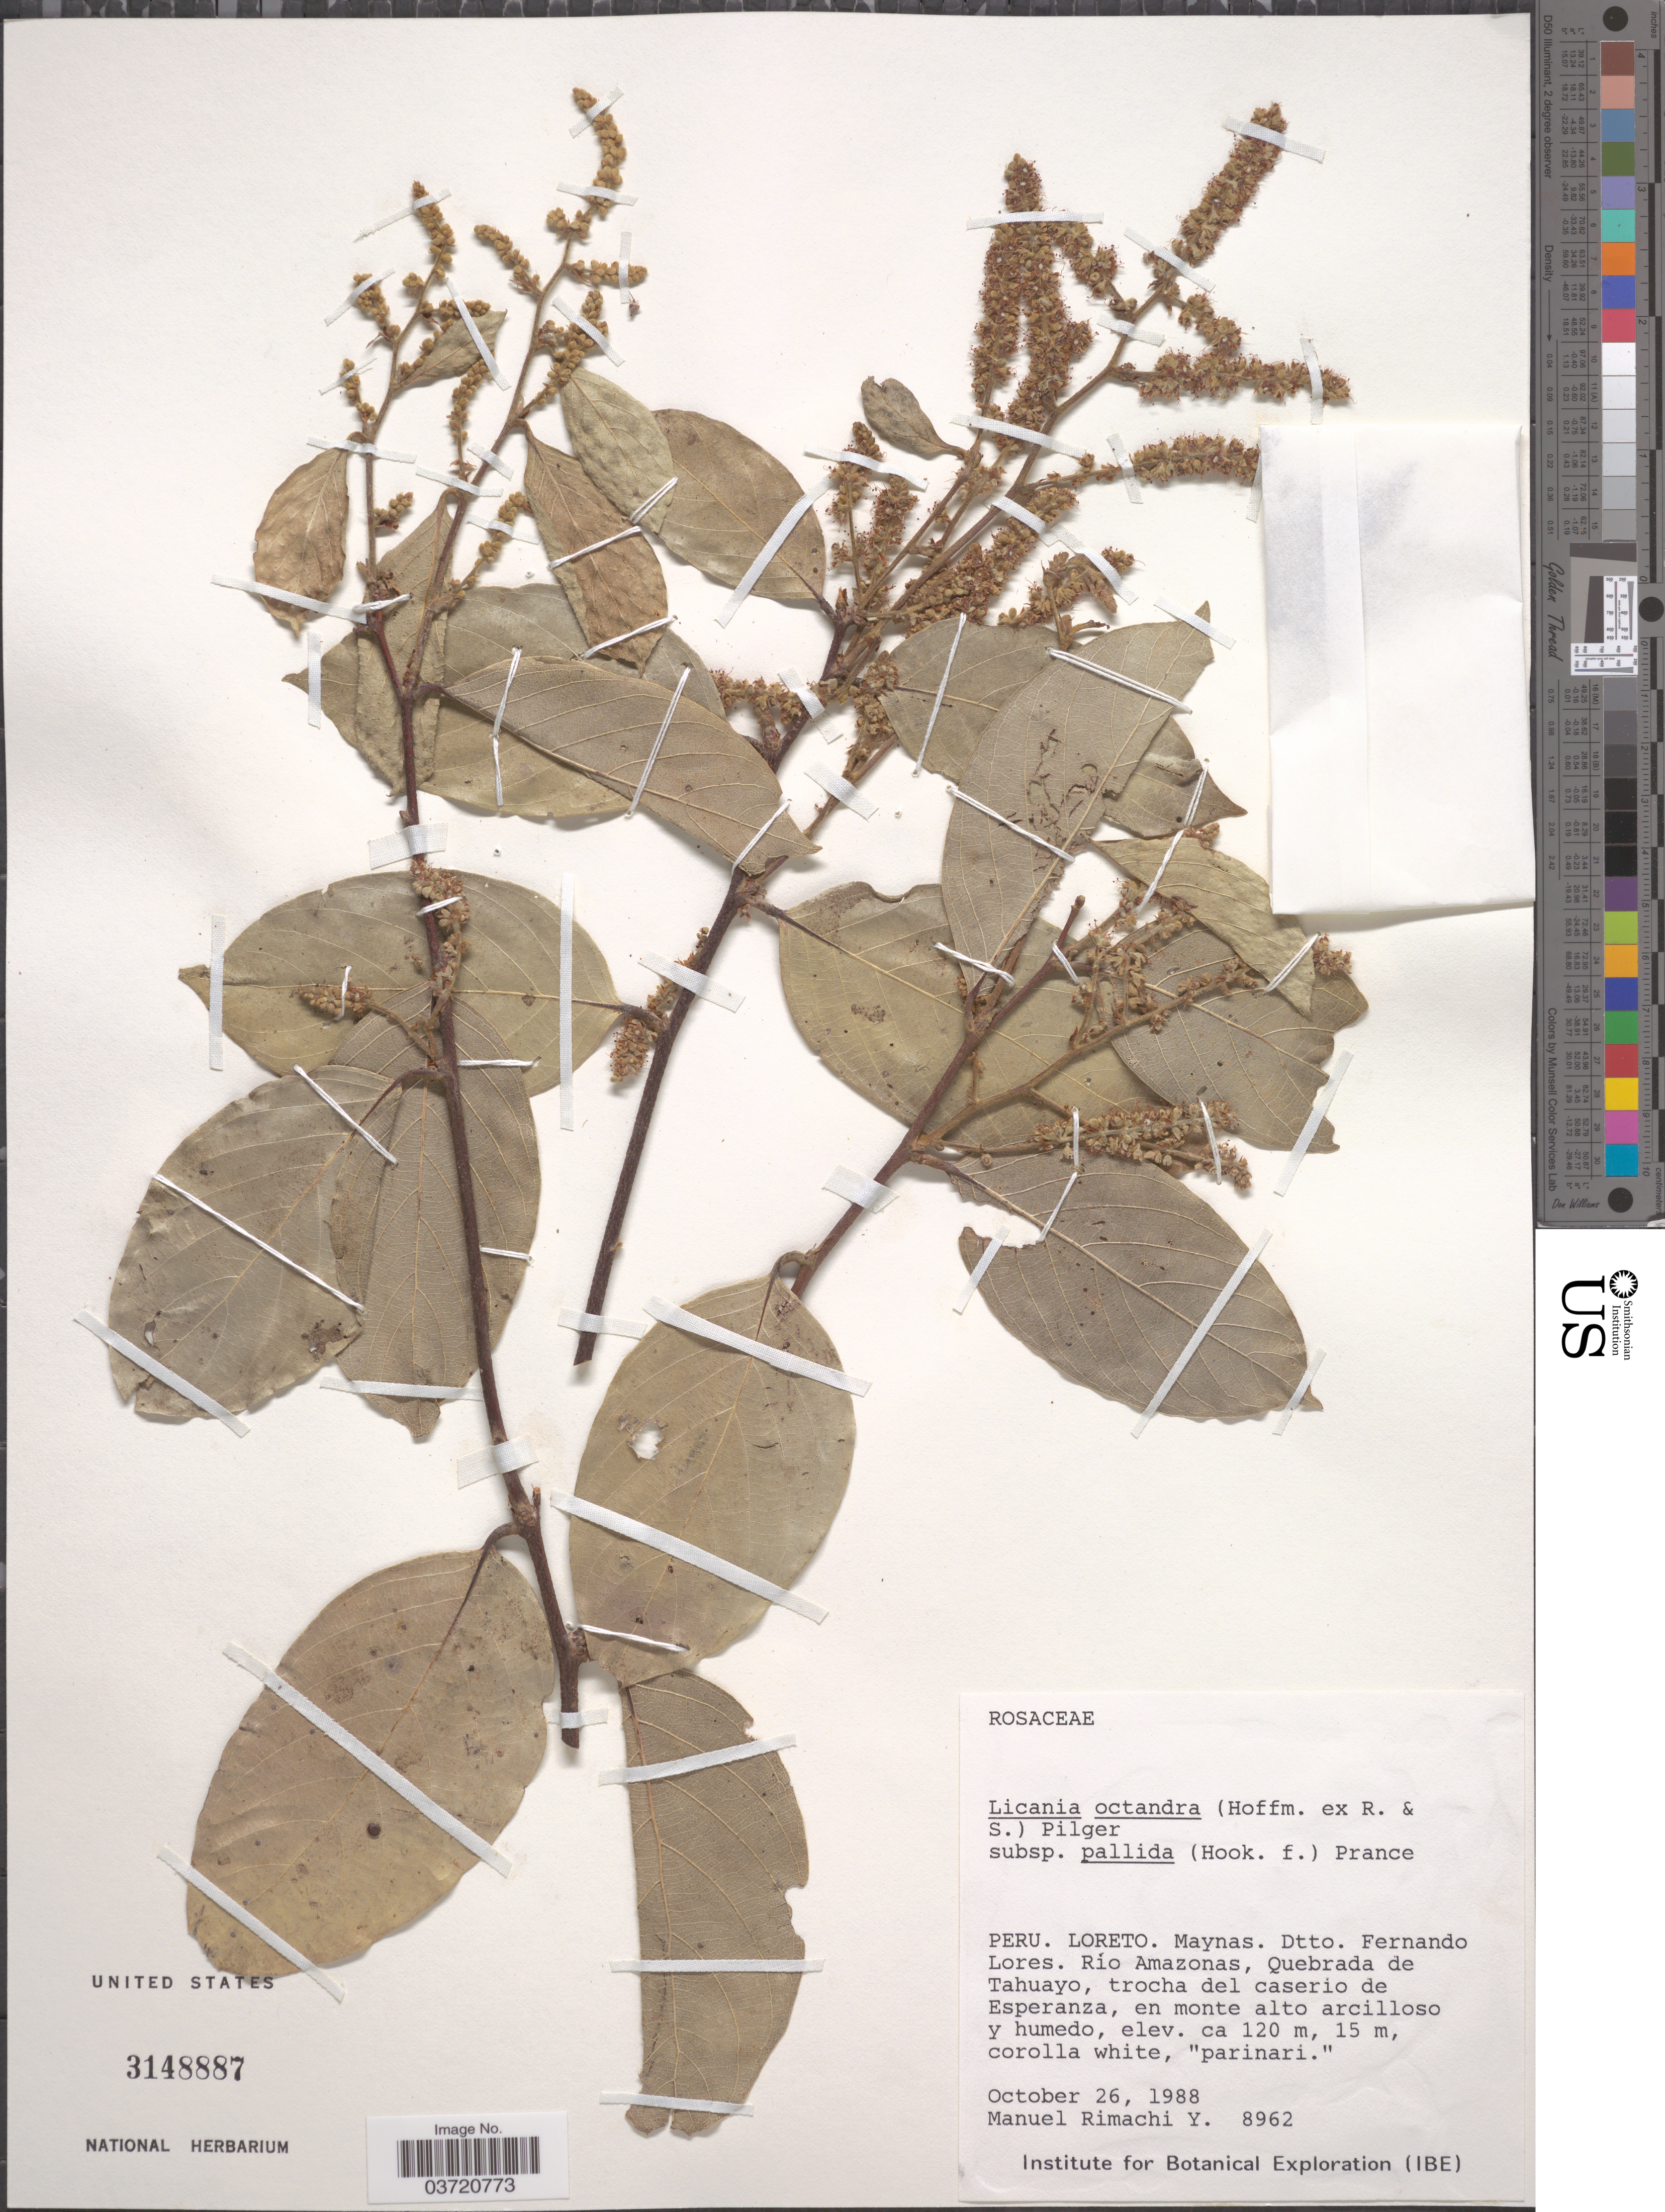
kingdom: Plantae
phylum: Tracheophyta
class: Magnoliopsida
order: Malpighiales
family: Chrysobalanaceae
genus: Leptobalanus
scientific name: Leptobalanus octandrus subsp. pallidus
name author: (Hook. f.) Sothers & Prance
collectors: M. Rimachi Y.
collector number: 8962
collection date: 1988-10-26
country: Peru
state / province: Loreto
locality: Maynas. Dtto. Fernando Lores. Río Amazonas, Quebrada de Tahuayo, trocha del caserio de Esperanza.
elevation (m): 120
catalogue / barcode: US 3148887